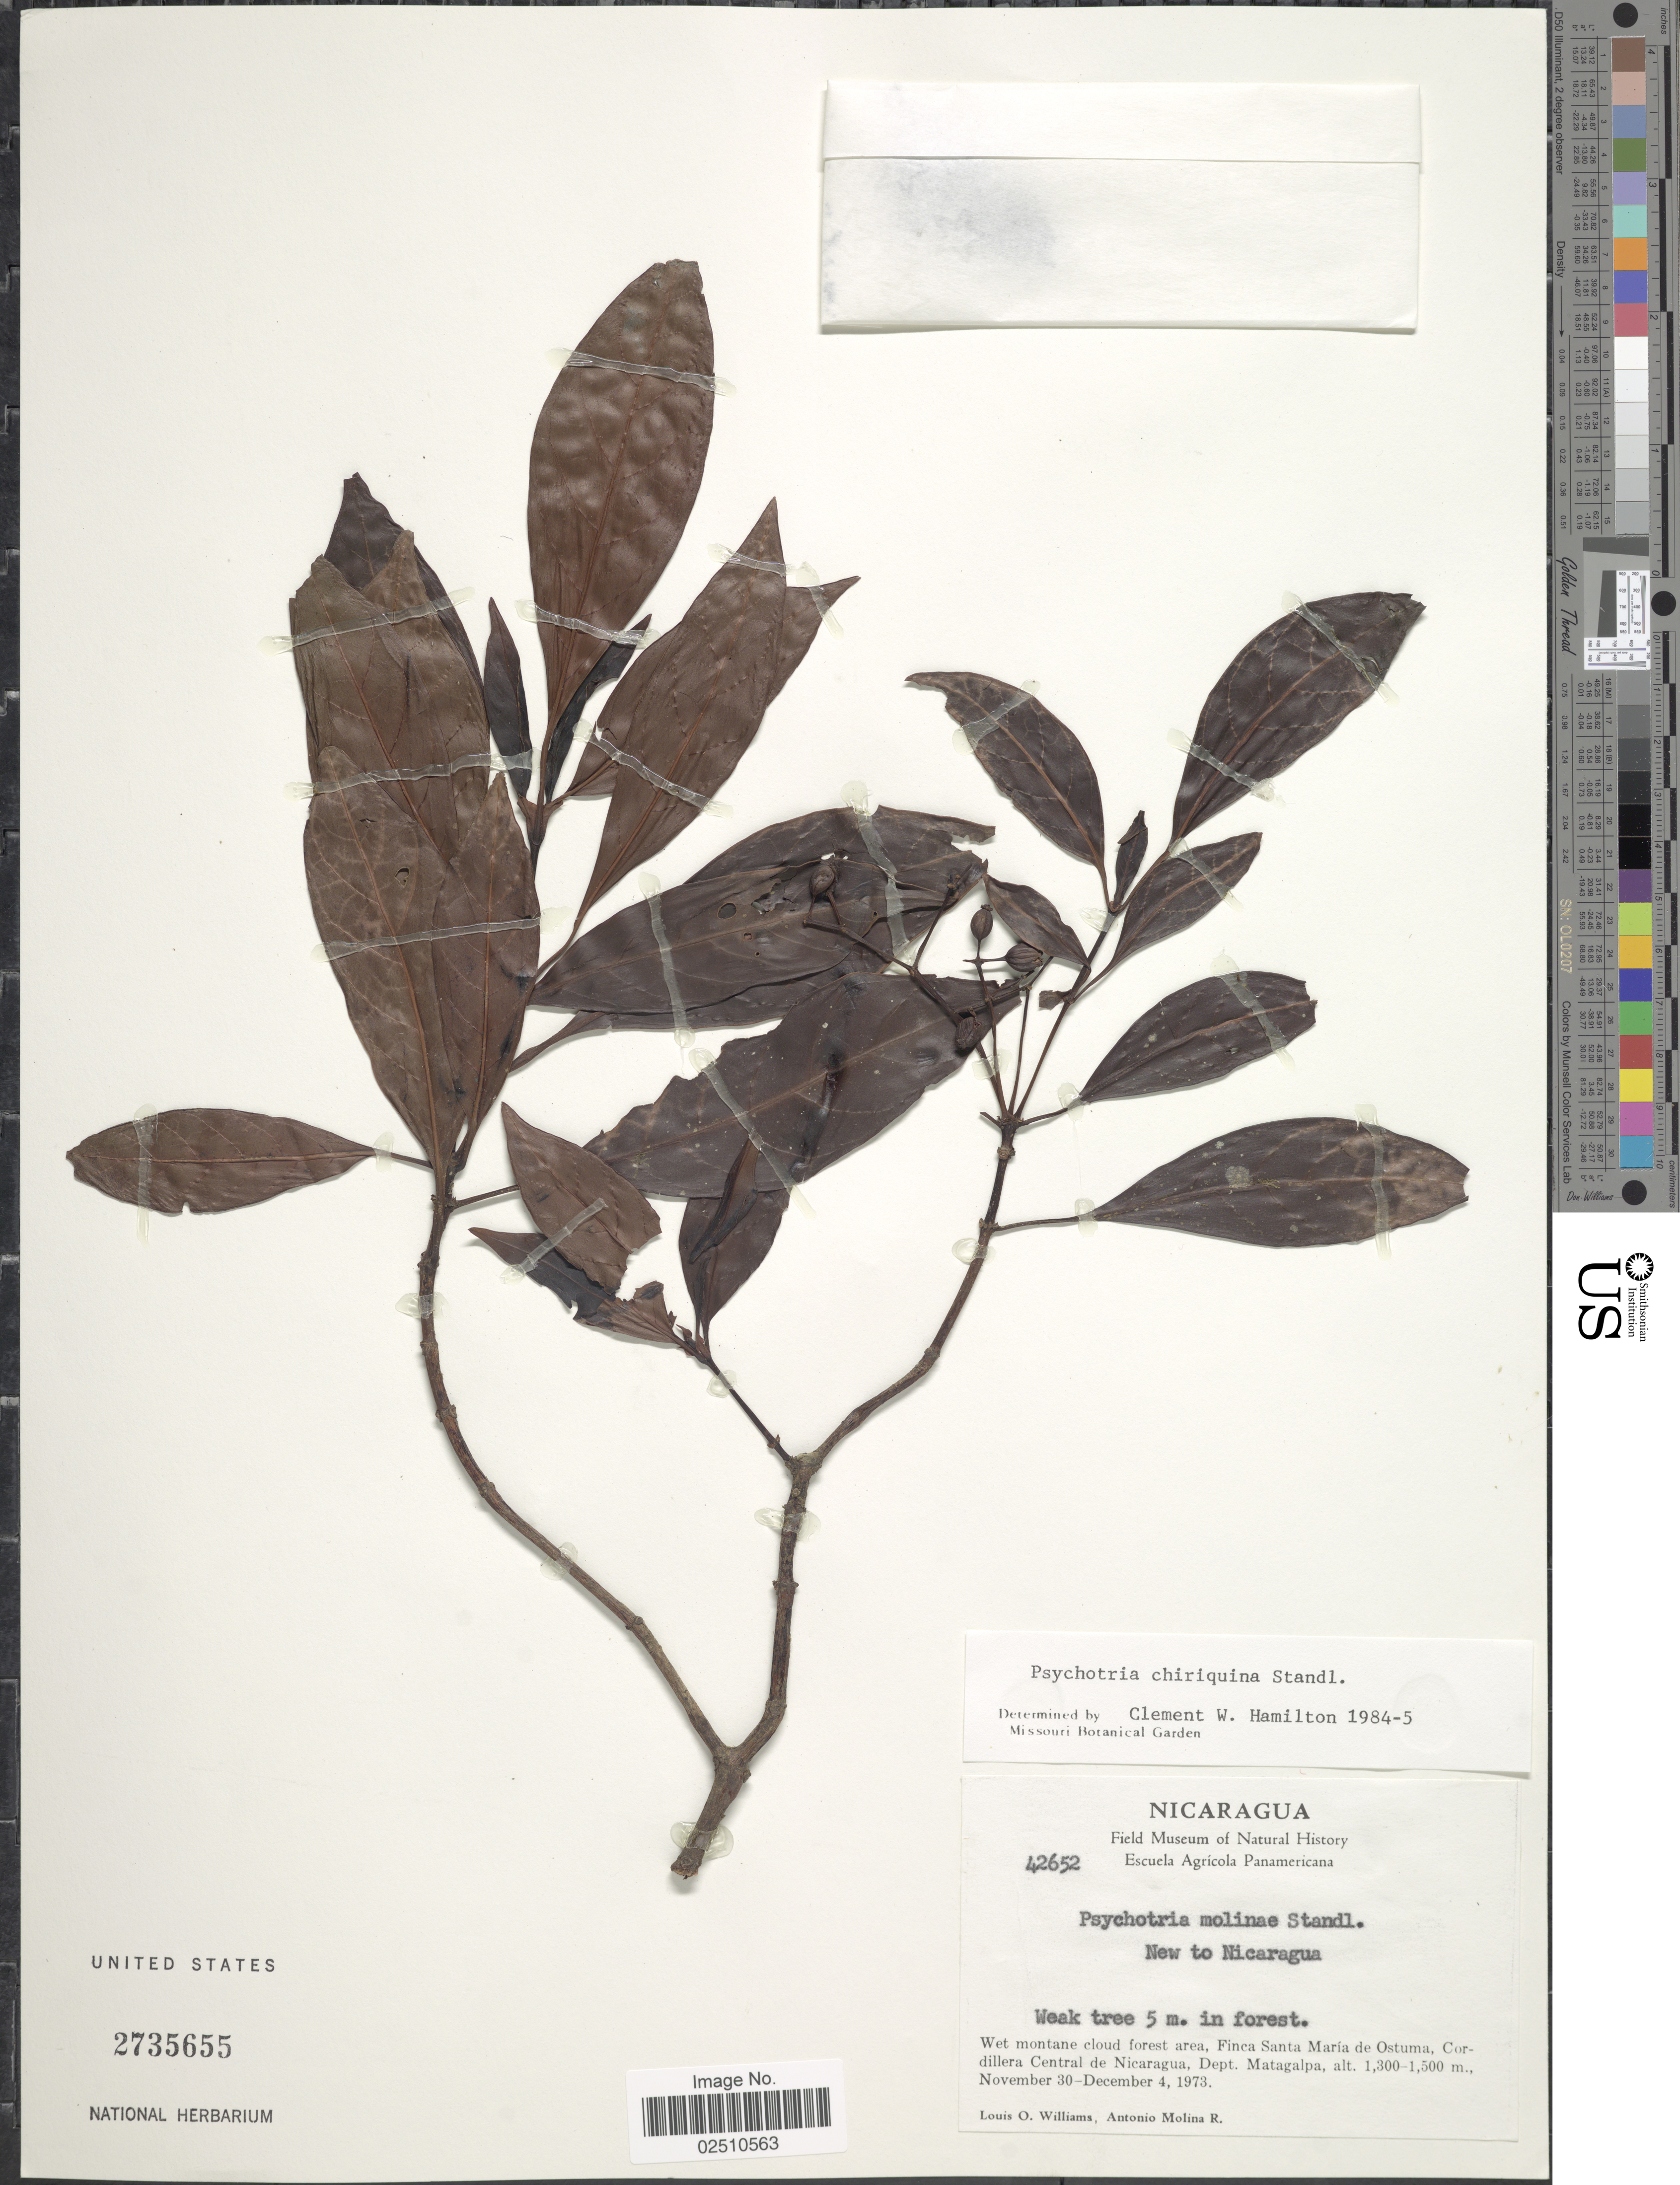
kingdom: Plantae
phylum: Tracheophyta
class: Magnoliopsida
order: Gentianales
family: Rubiaceae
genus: Psychotria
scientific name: Psychotria chiriquina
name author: Standl.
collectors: L. O. Williams & A. Molina R.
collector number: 42652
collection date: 1973-11-30/1973-12-04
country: Nicaragua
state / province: Matagalpa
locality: Finca Santa Maria de Ostuma, Cordillera Central de Nicaragua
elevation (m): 1300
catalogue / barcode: US 2735655